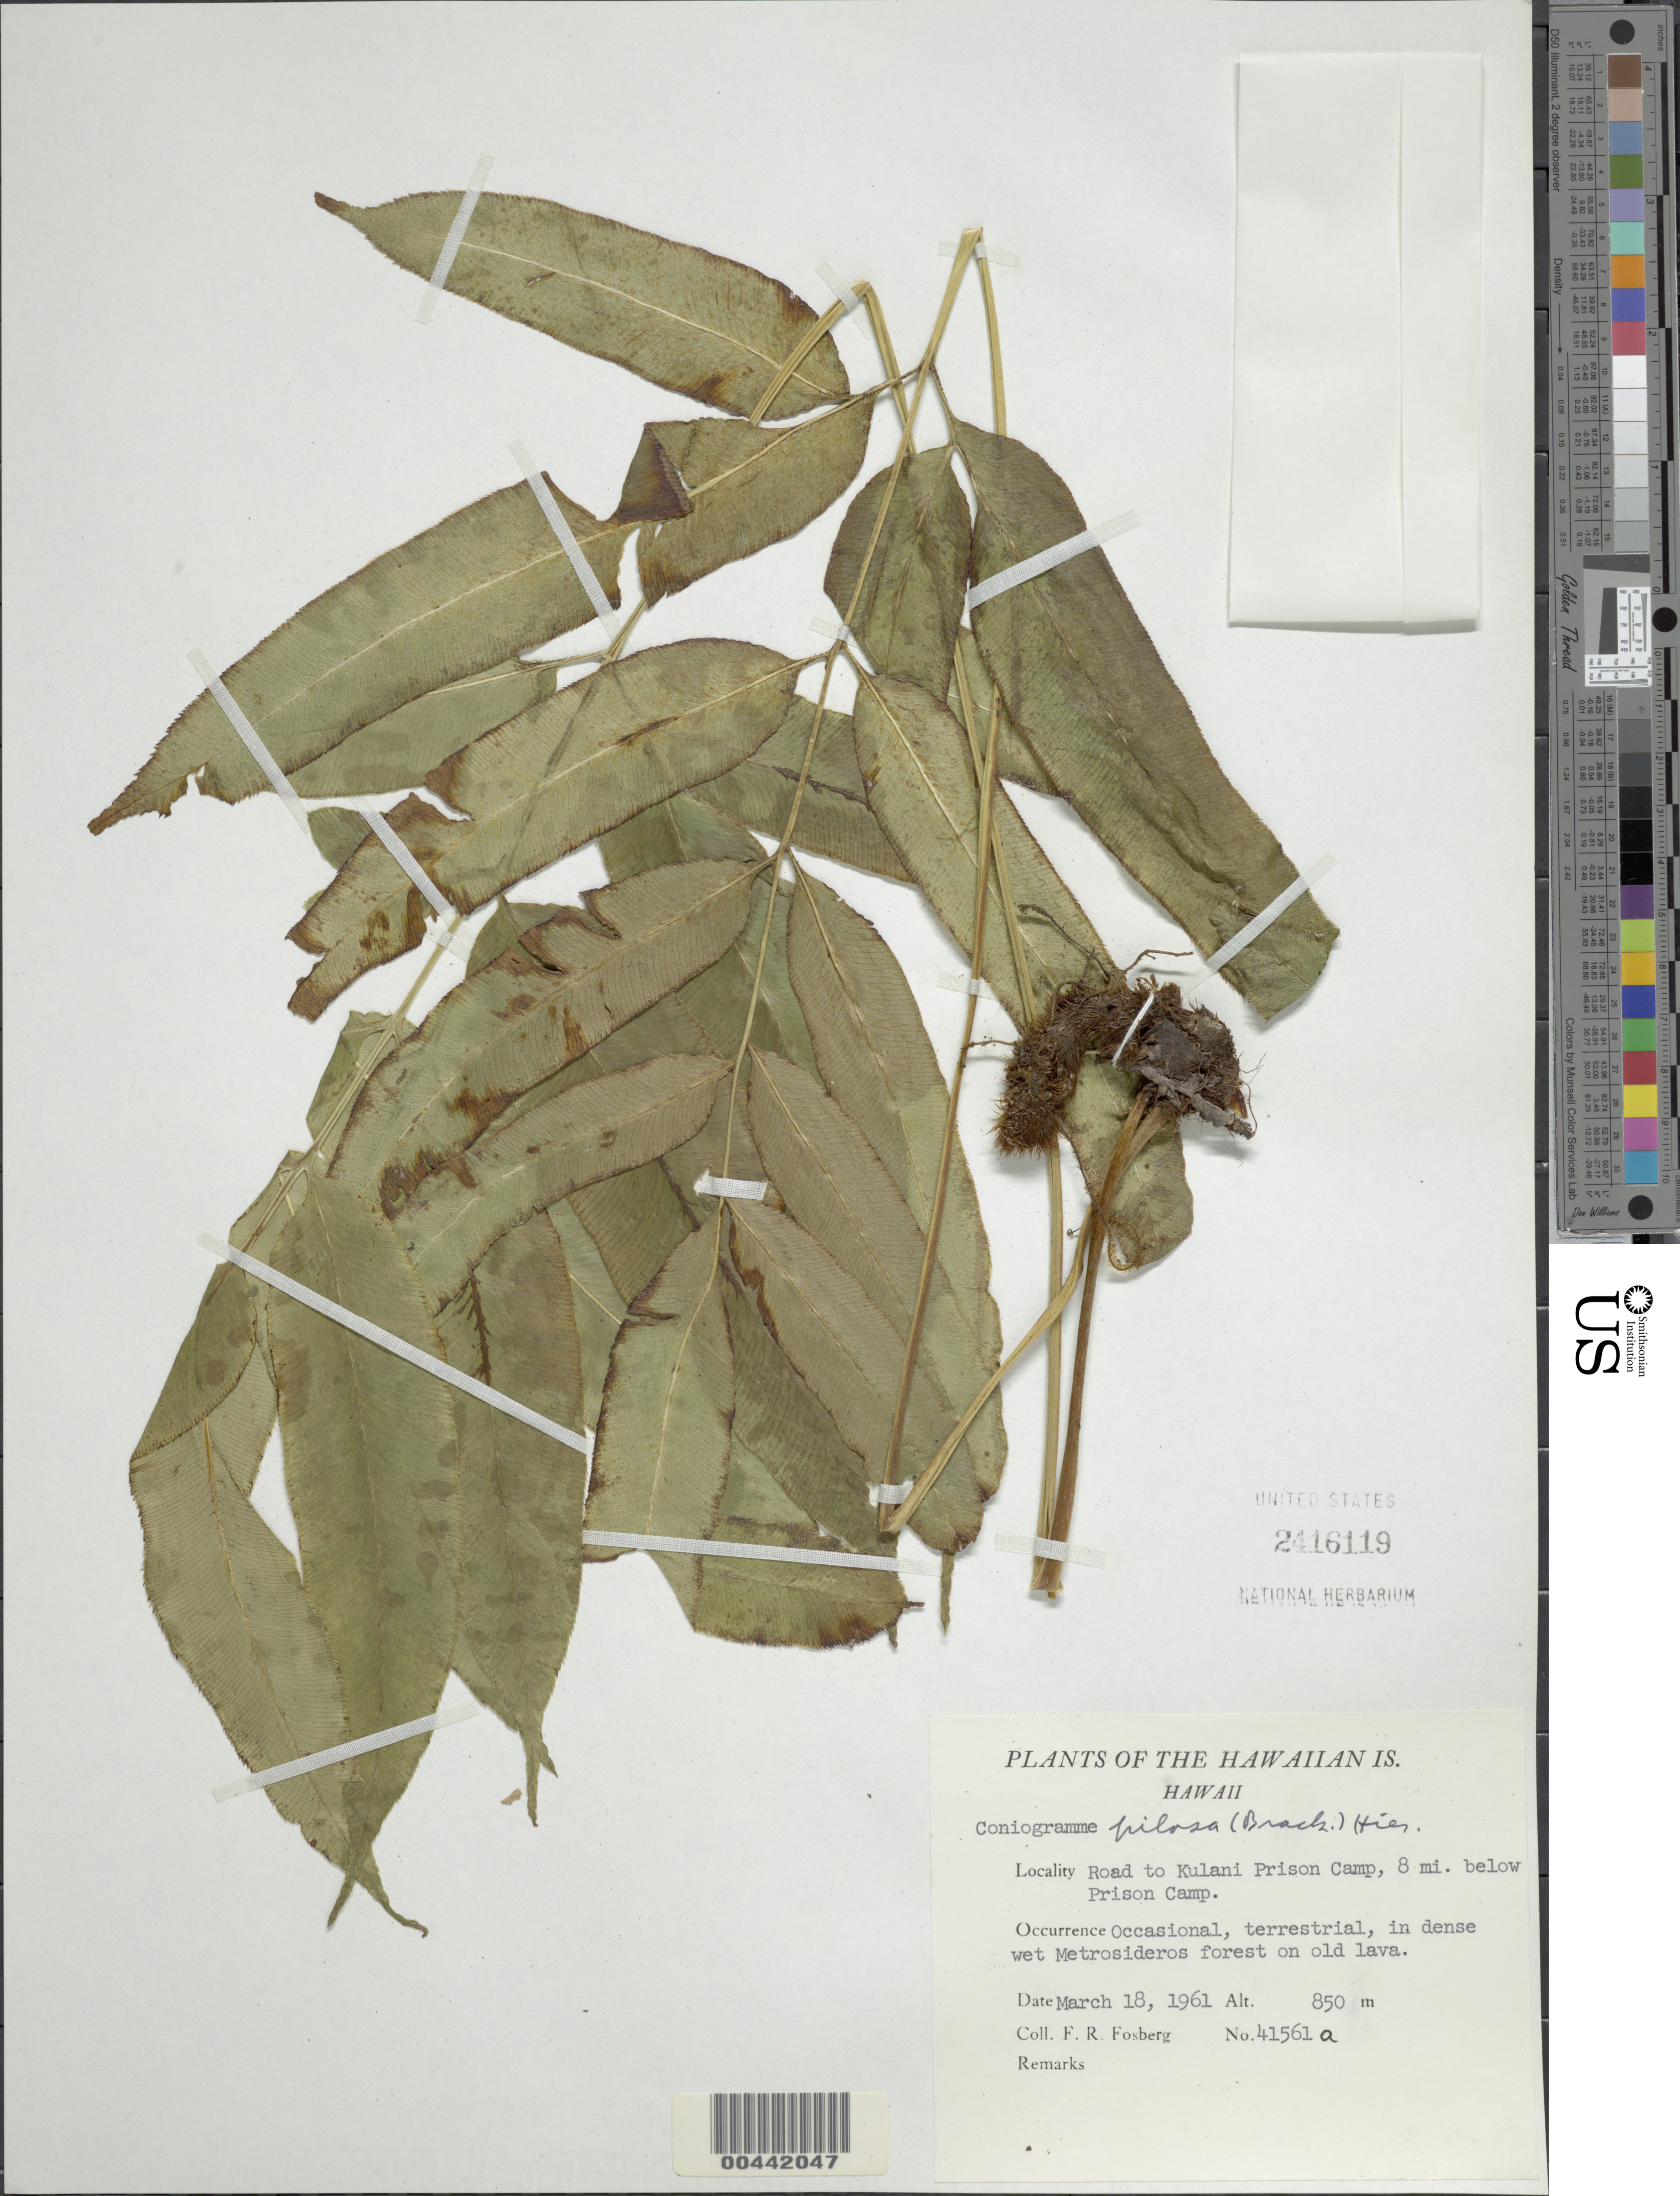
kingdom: Plantae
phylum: Tracheophyta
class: Polypodiopsida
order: Polypodiales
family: Pteridaceae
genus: Coniogramme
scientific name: Coniogramme pilosa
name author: (Brack.) Hieron.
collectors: F. R. Fosberg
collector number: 41561a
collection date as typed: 18 Mar 1961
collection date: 1961-03-18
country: United States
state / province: Hawaii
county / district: Hawaii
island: Hawaii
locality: Road to Kulani Prison Camp, 8 mi below Prison Camp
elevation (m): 850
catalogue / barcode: US 2416119